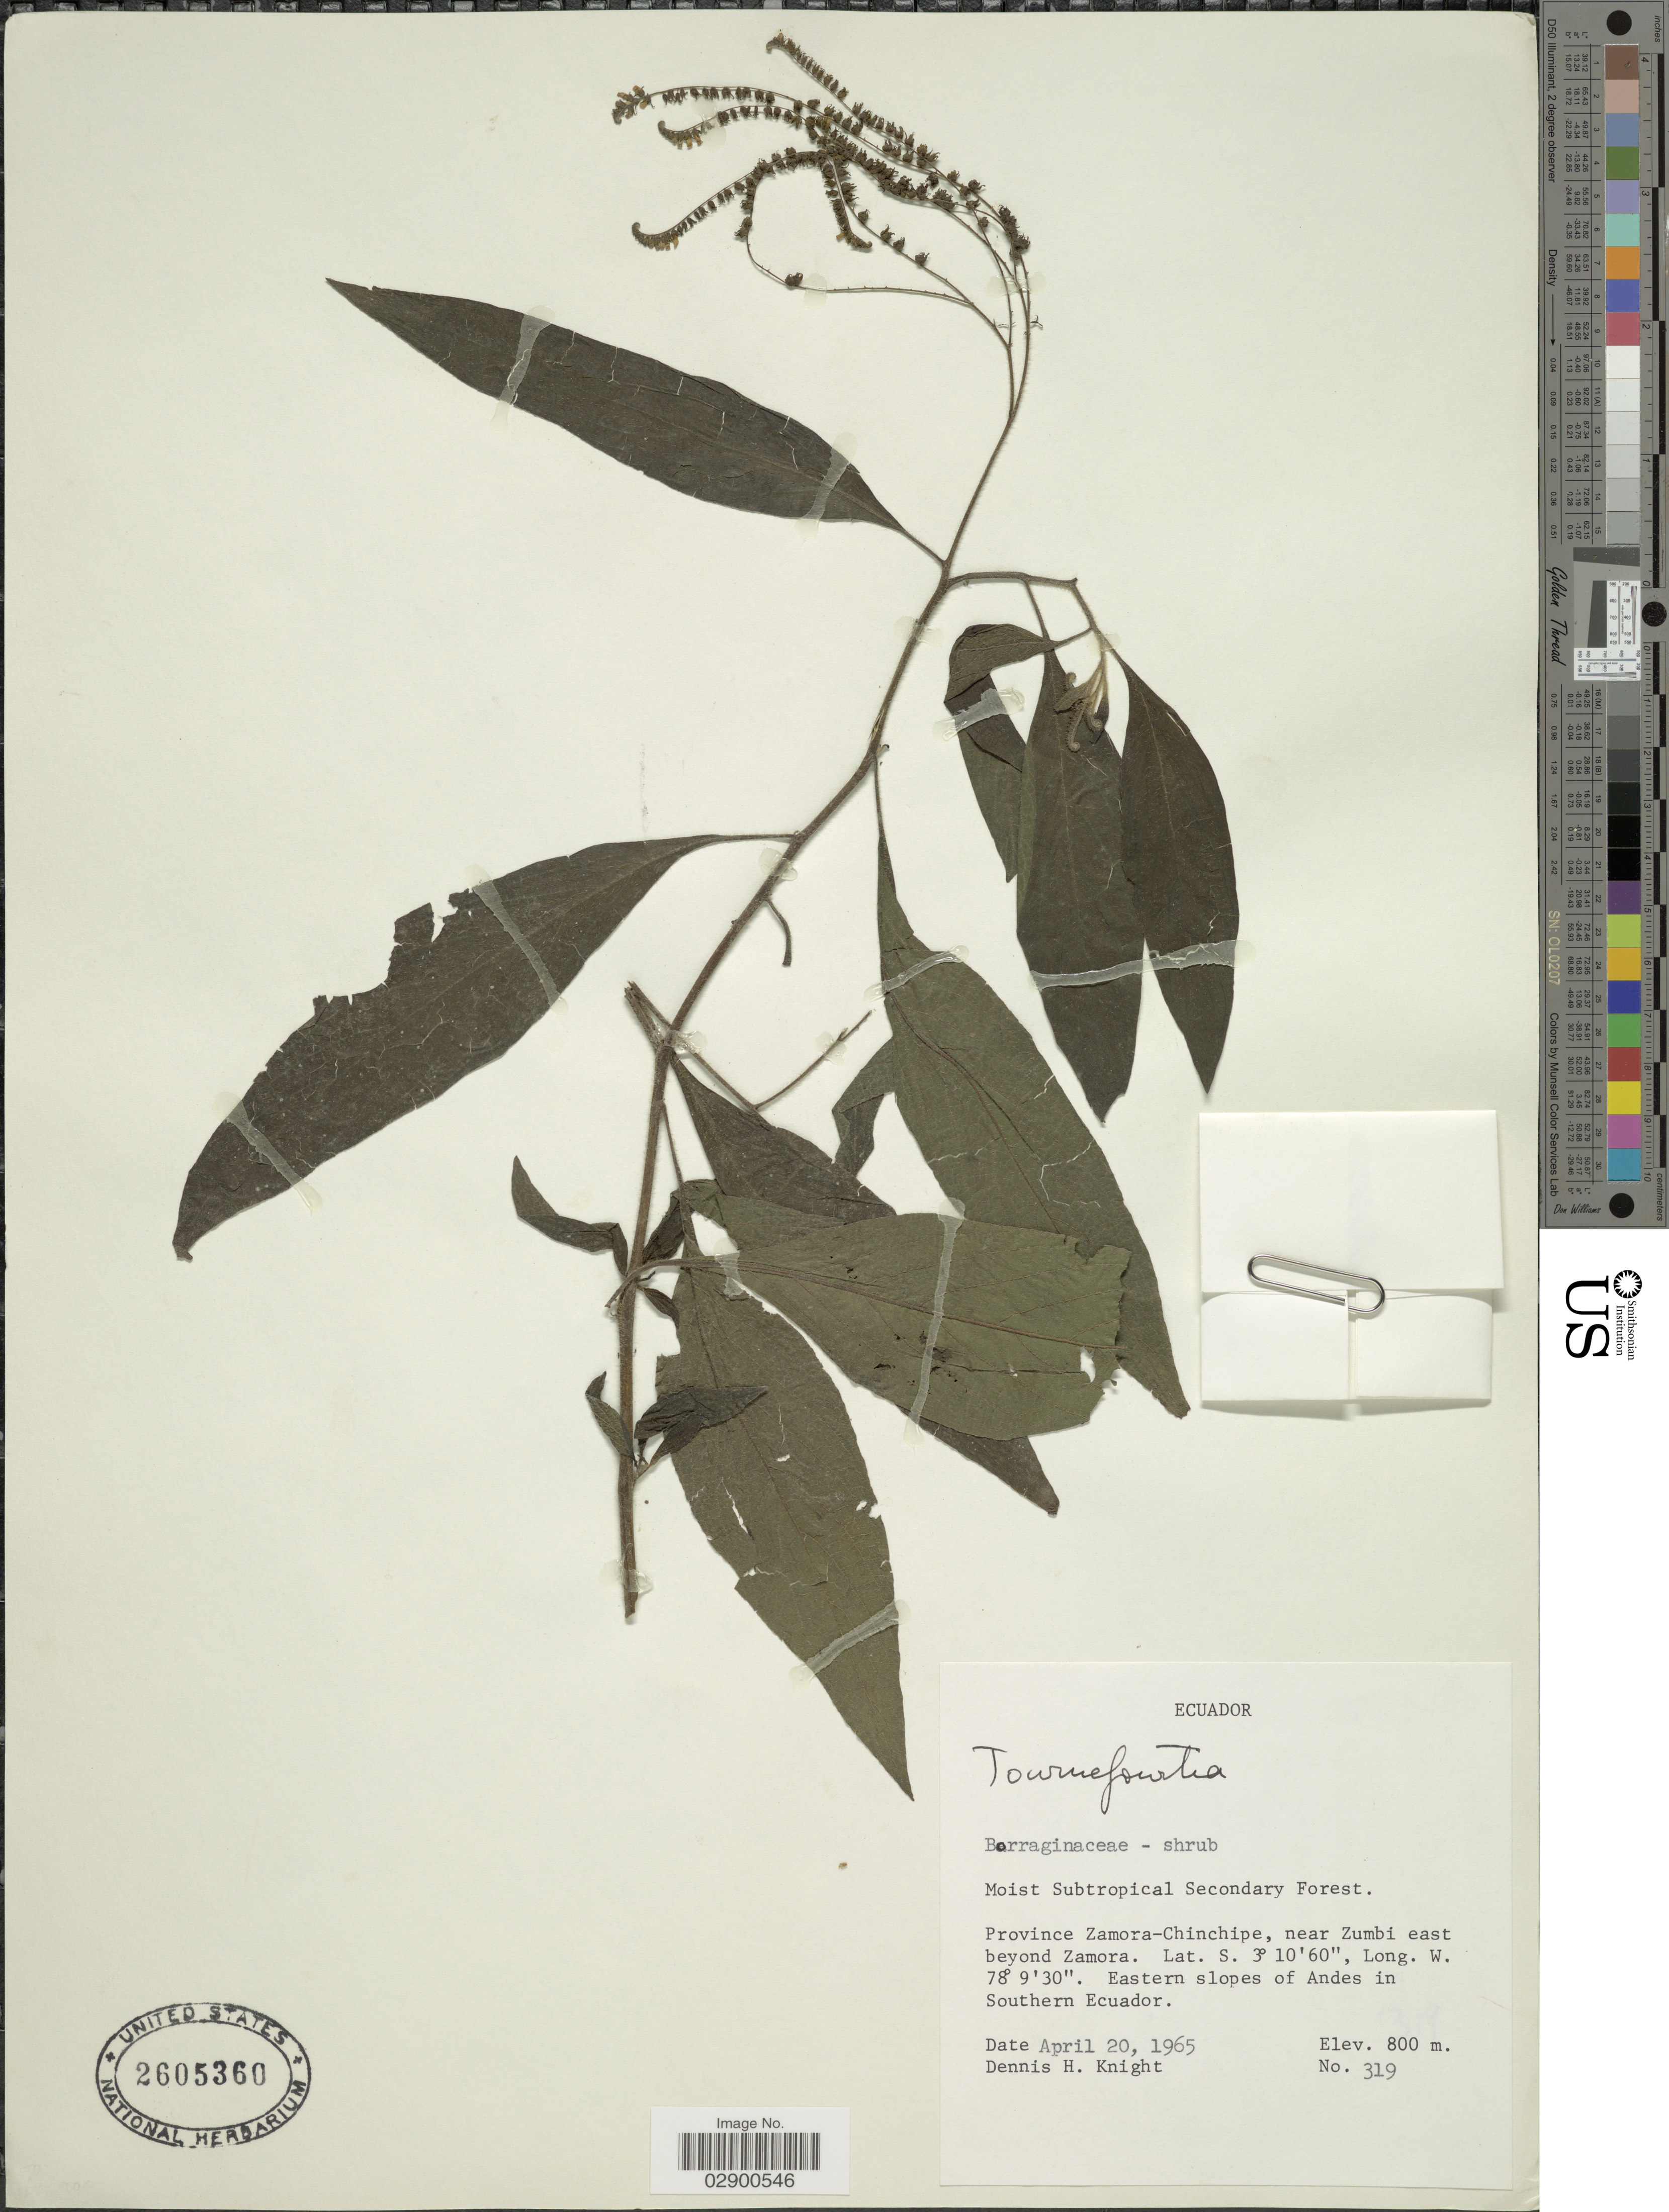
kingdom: Plantae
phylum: Tracheophyta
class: Magnoliopsida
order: Boraginales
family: Heliotropiaceae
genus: Heliotropium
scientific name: Heliotropium rufipilum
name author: (Benth.) I.M. Johnst.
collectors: D. Knight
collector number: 319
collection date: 1965-04-20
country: Ecuador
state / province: Zamora-Chinchipe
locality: Near Zumbi east beyond Zamora. Eastern slopes of Andes in Southern Ecuador.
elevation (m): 800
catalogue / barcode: US 2605360